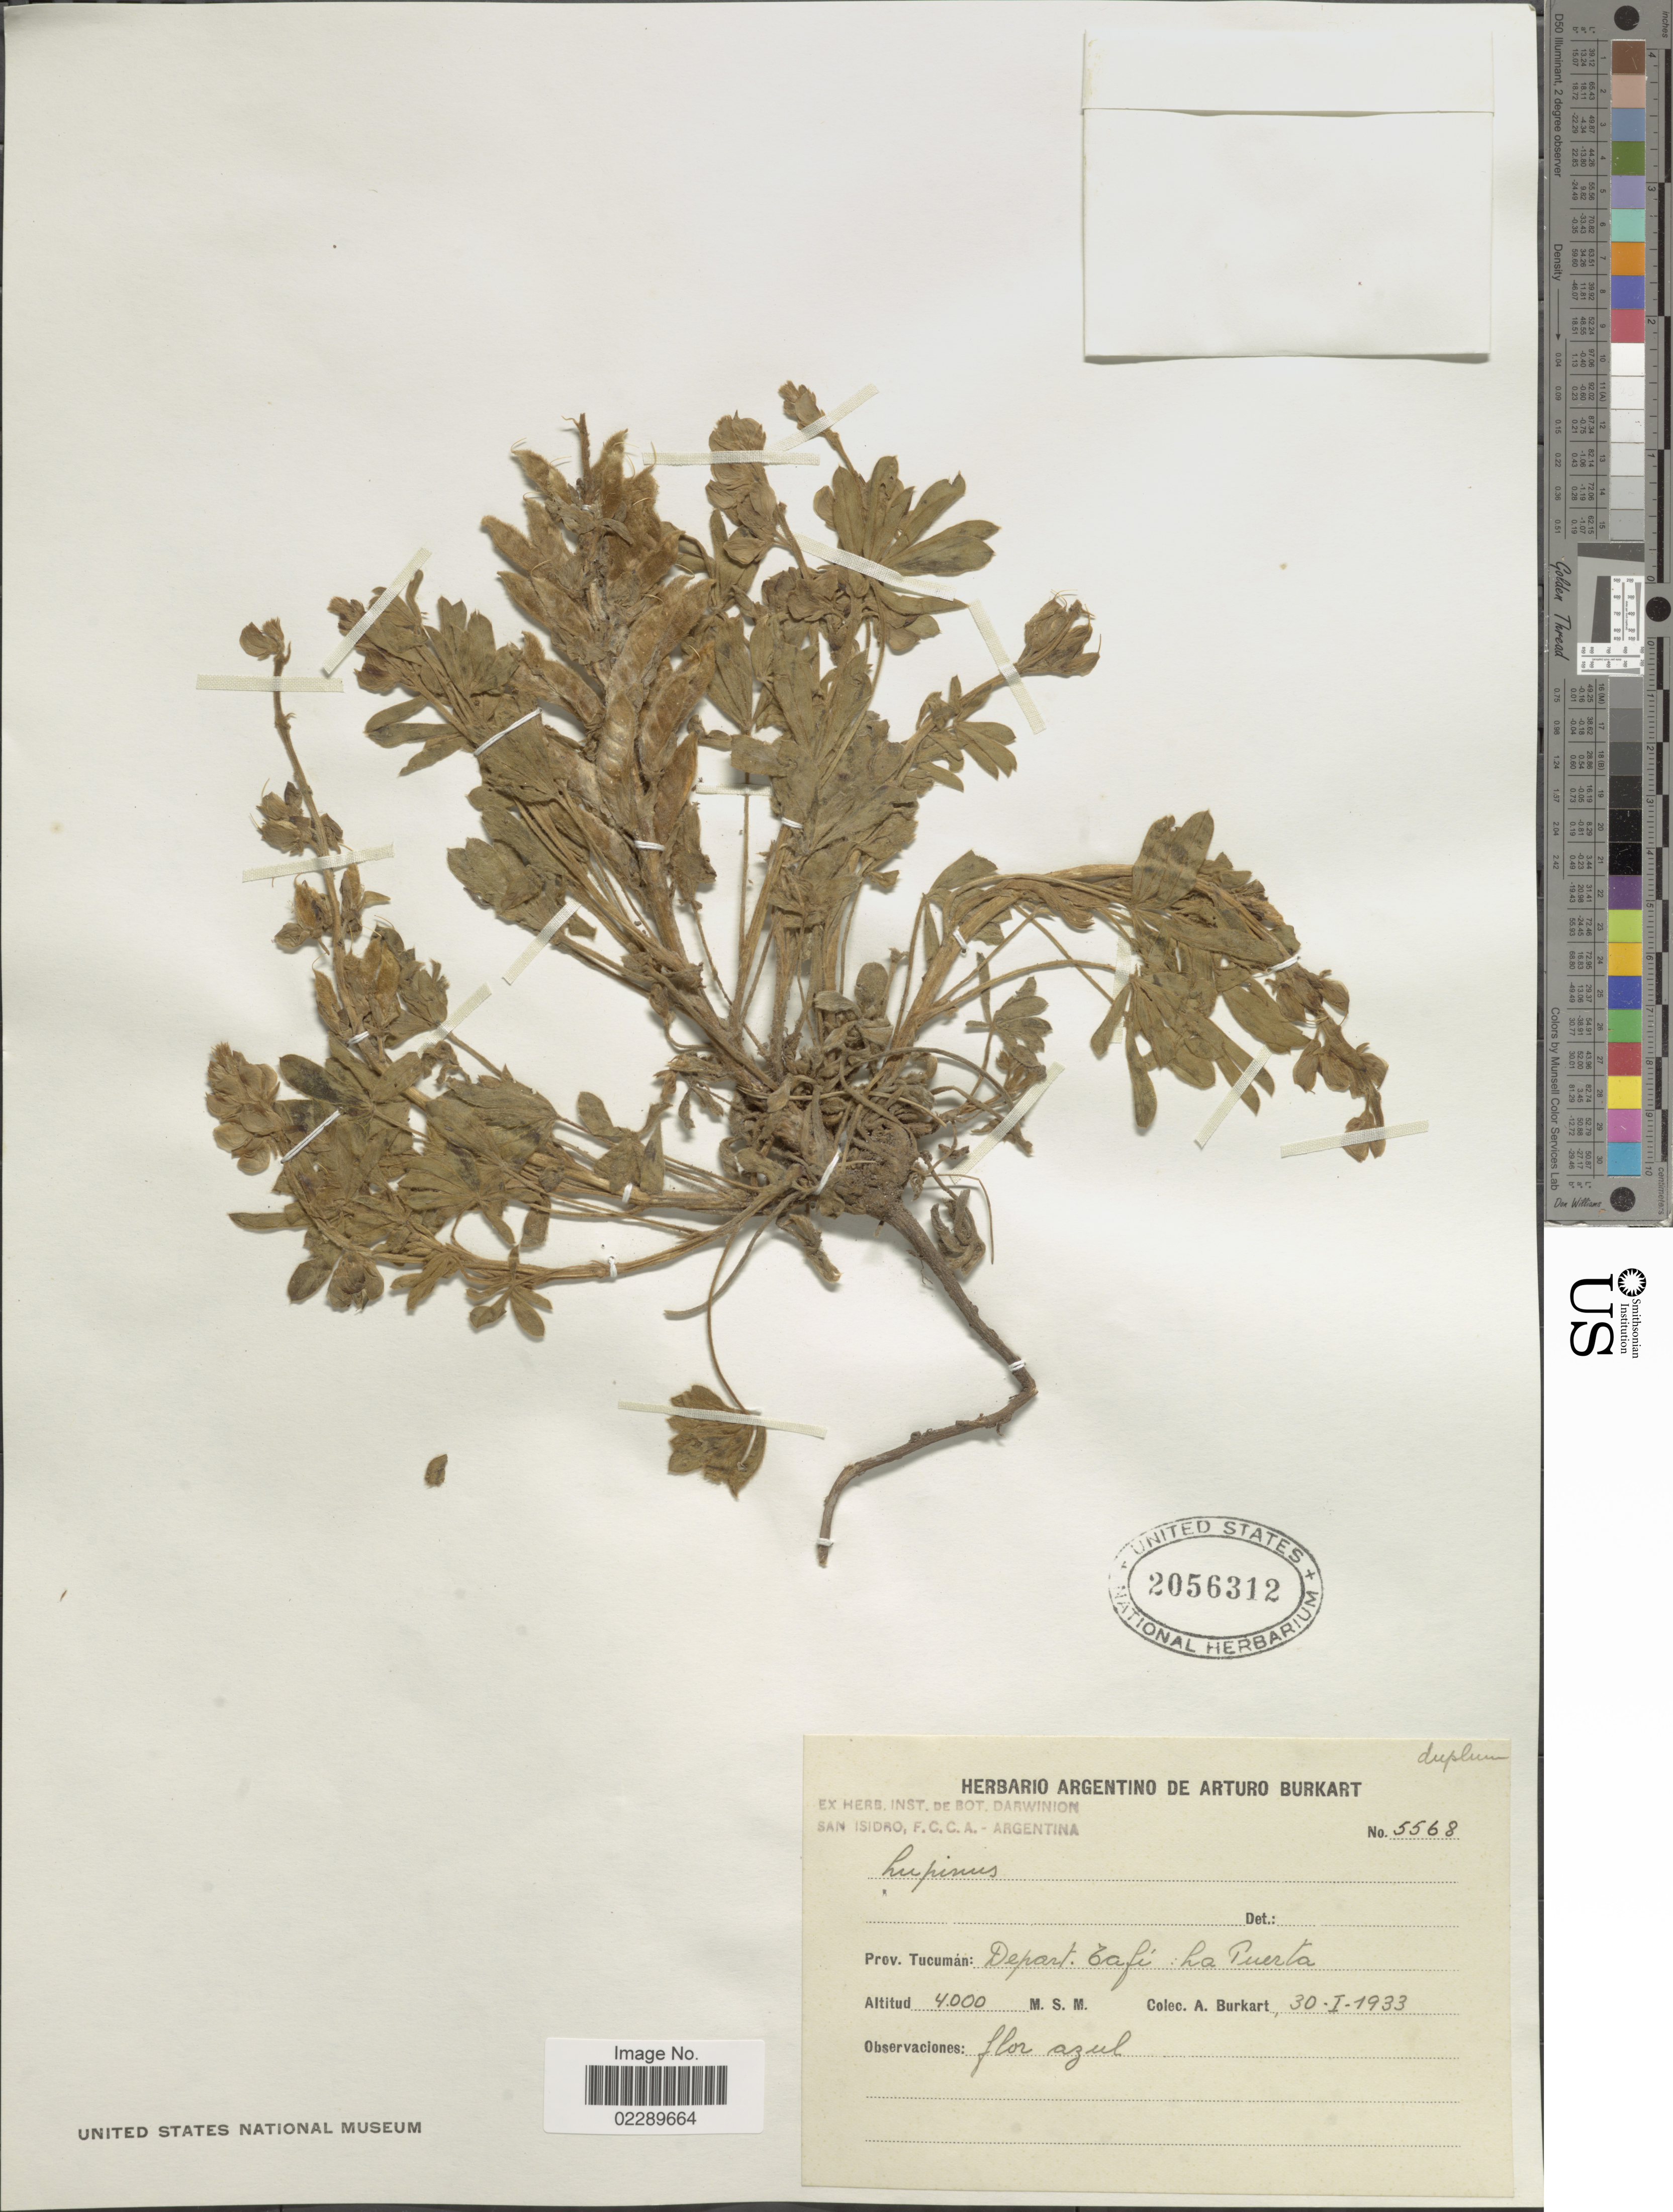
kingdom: Plantae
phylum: Tracheophyta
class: Magnoliopsida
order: Fabales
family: Fabaceae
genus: Lupinus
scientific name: Lupinus sp.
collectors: A. E. Burkart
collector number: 5568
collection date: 1933-01-30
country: Argentina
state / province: Tucuman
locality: Prov. Tucumán: Depart. Tafi: la Puerta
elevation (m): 4000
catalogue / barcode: US 2056312